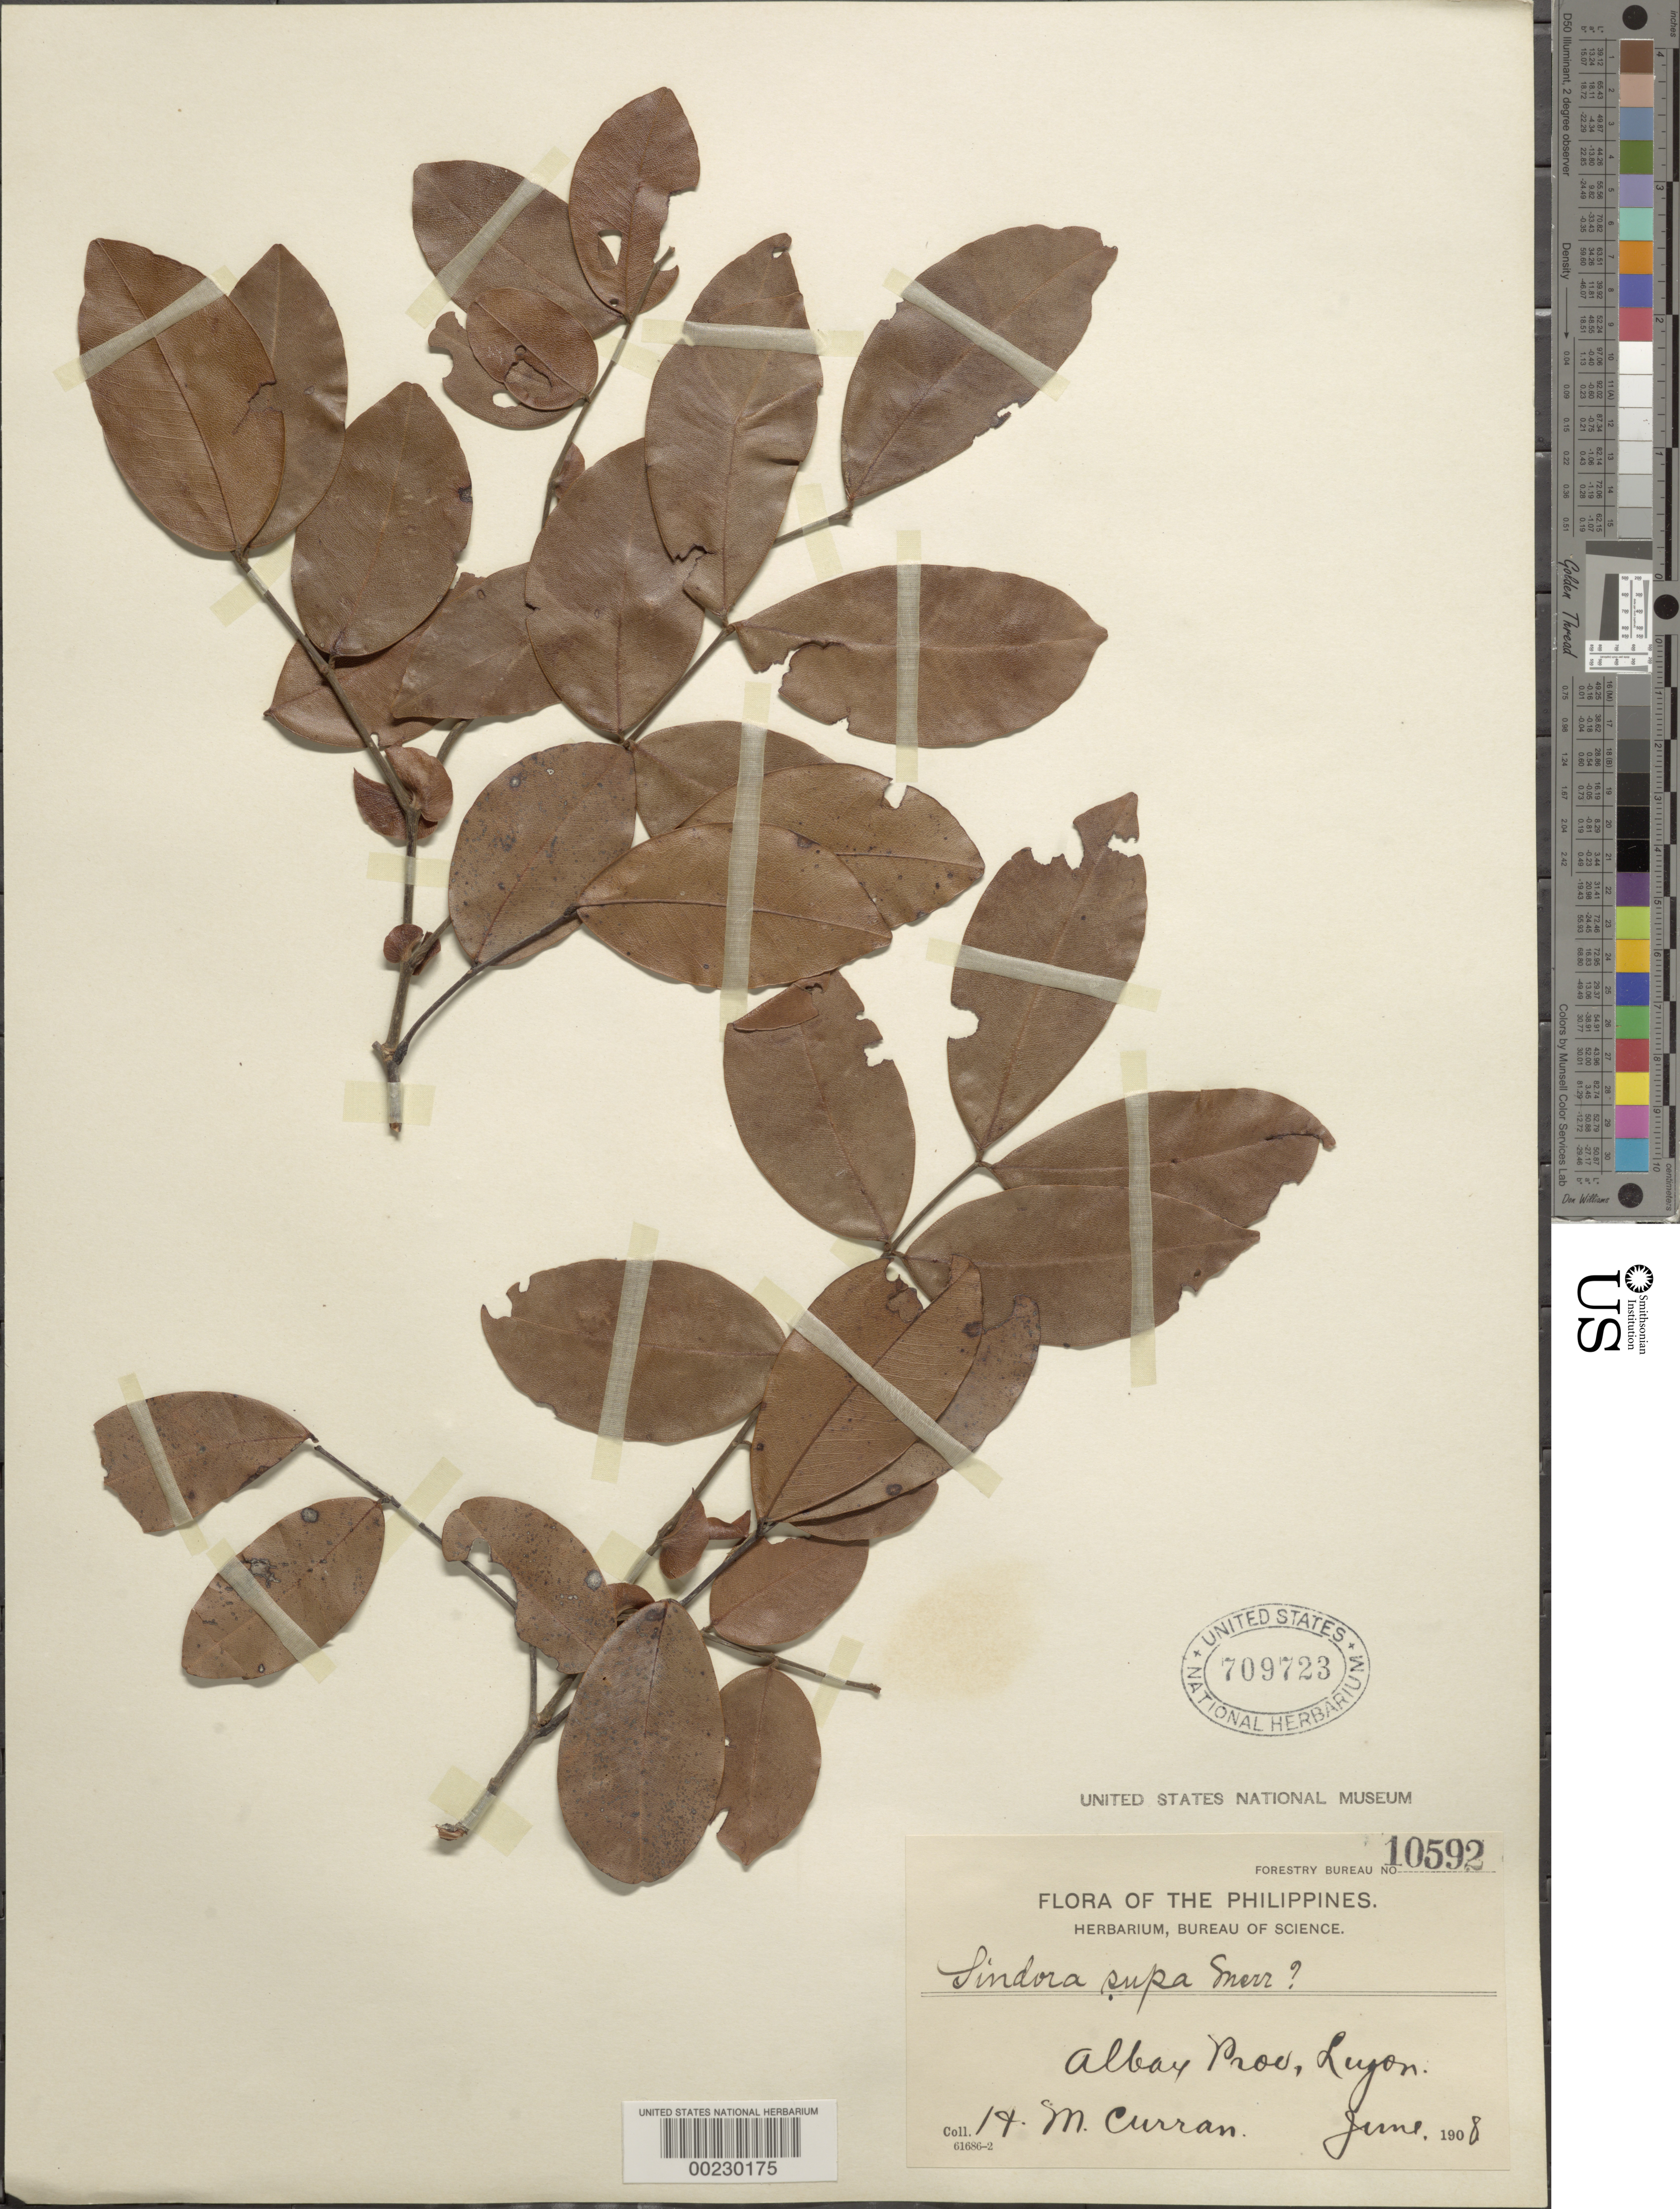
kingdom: Plantae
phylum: Tracheophyta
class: Magnoliopsida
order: Fabales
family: Fabaceae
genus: Sindora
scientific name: Sindora supa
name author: Merr.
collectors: H. M. Curran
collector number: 10592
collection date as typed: Jun 1908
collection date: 1908-06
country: Philippines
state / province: Bicol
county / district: Albay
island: Luzon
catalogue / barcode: US 709723